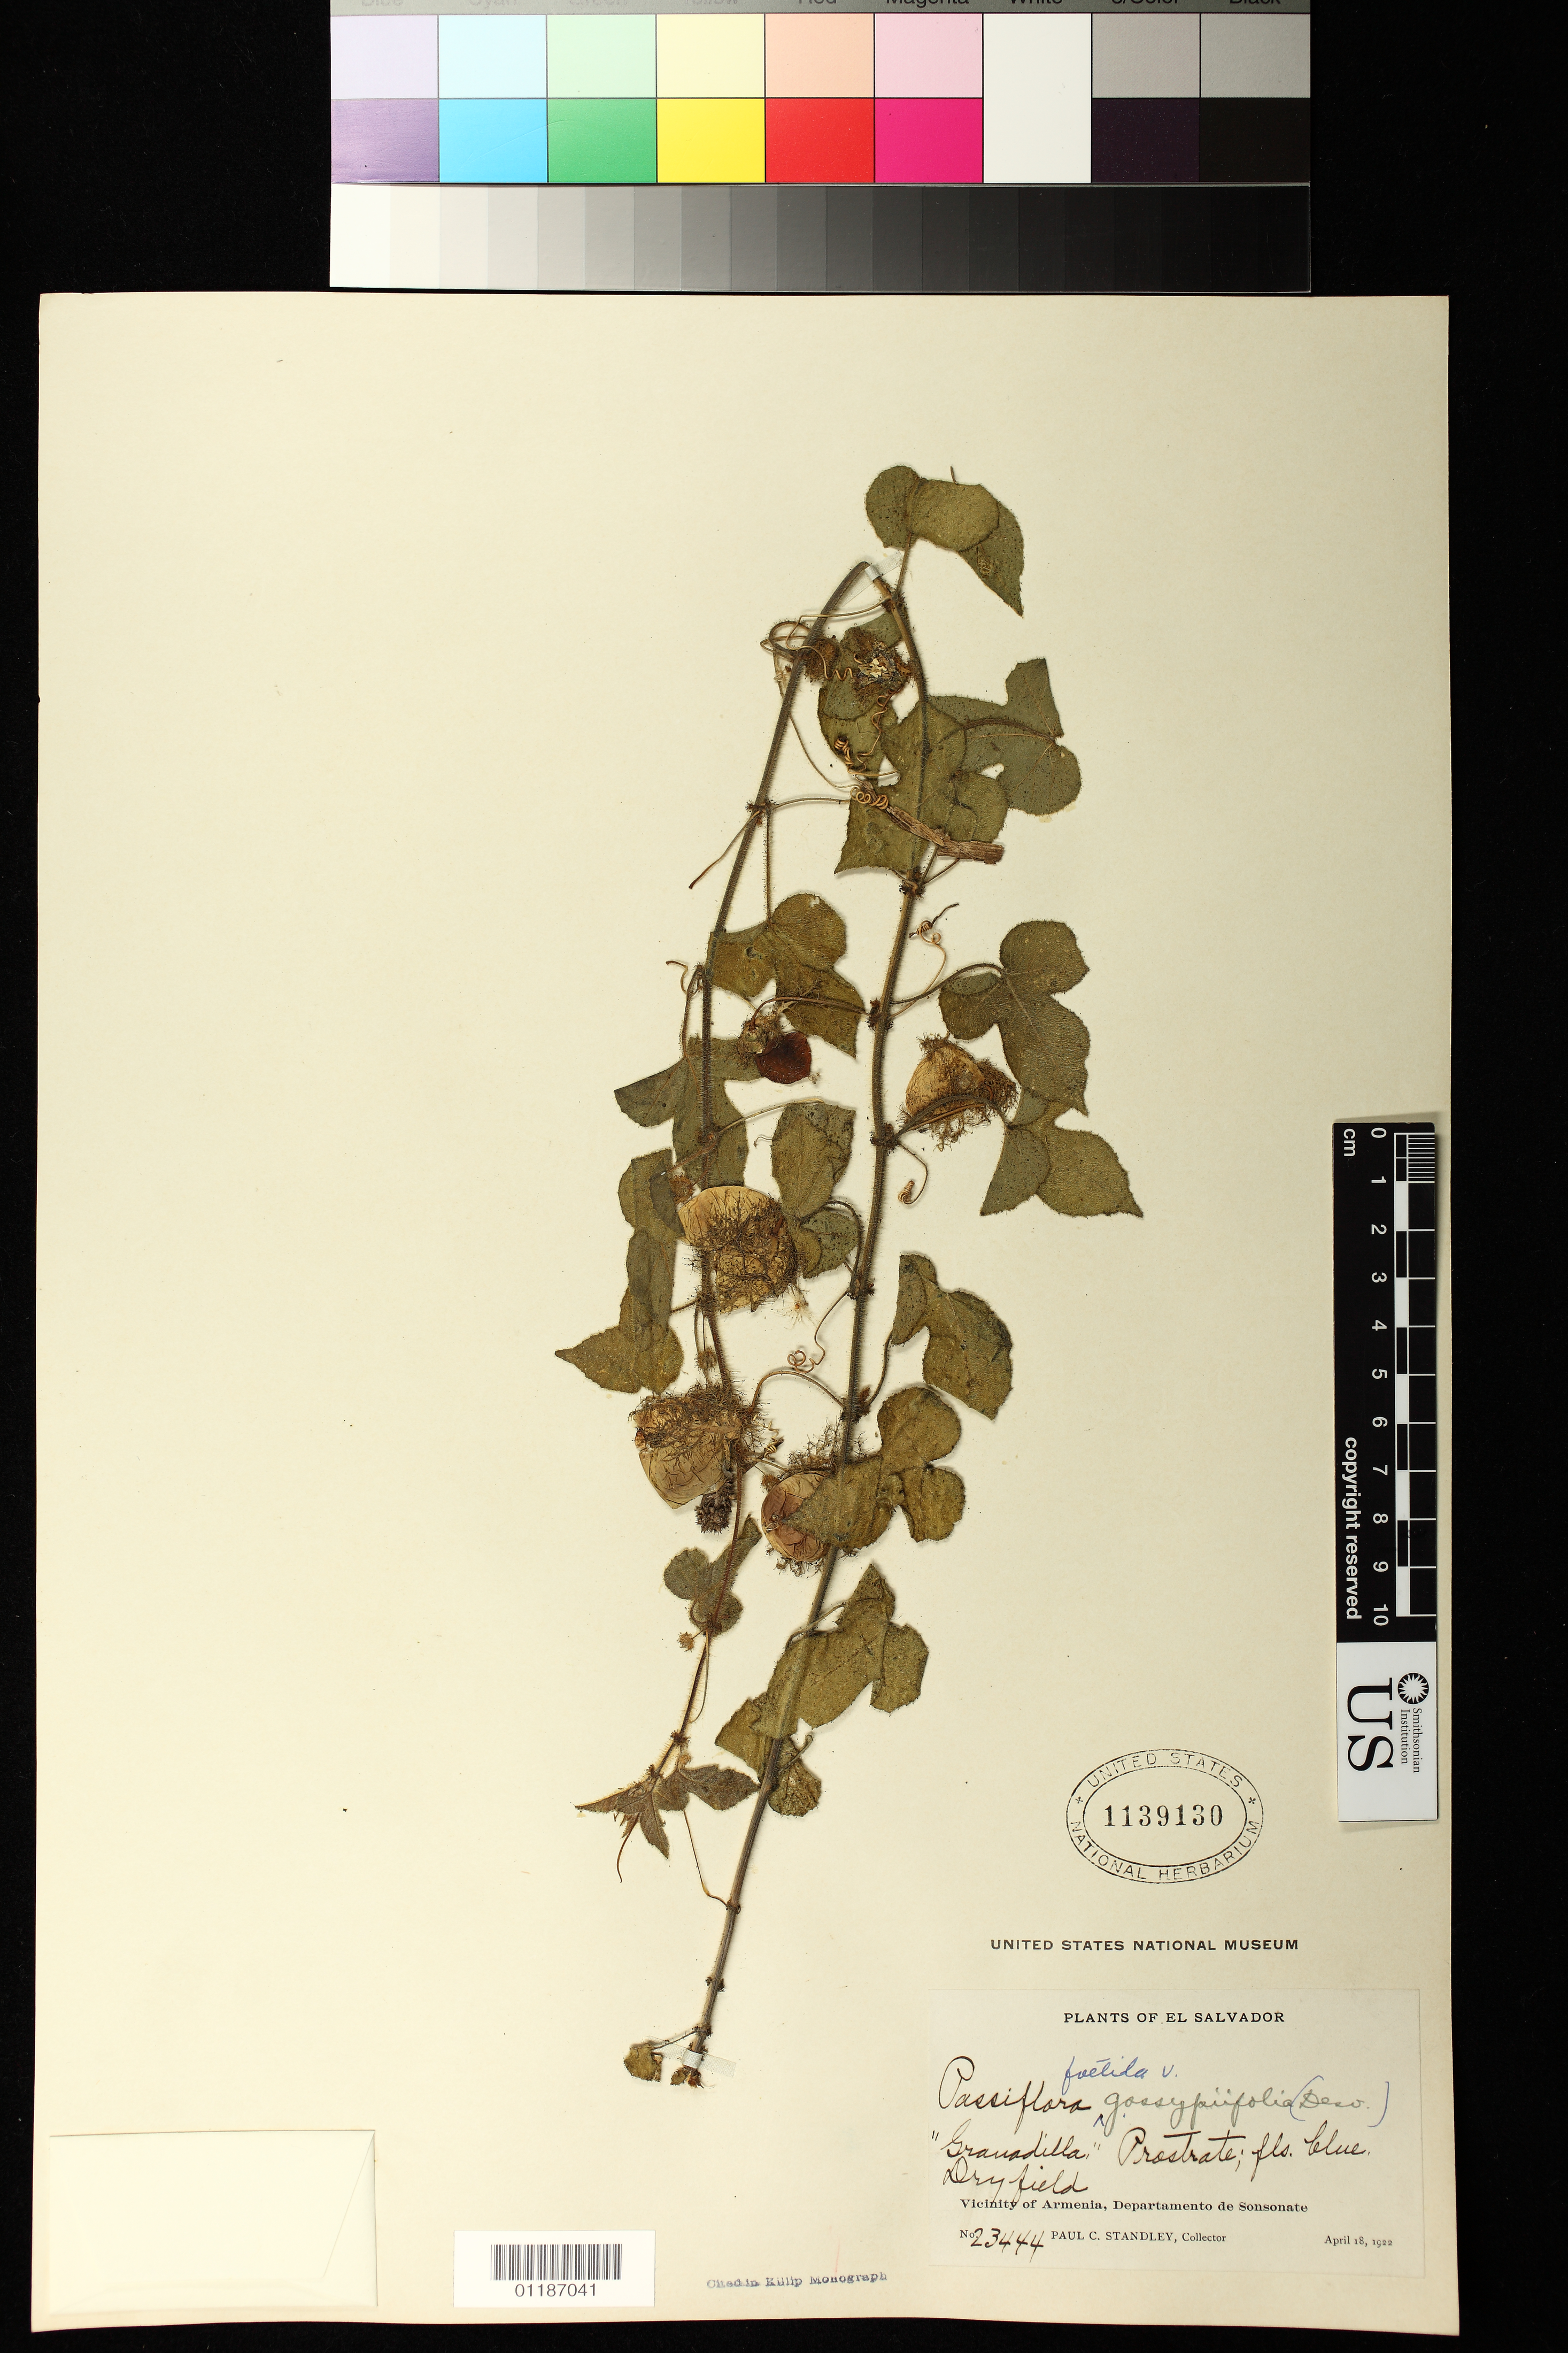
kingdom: Plantae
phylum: Tracheophyta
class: Magnoliopsida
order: Malpighiales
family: Passifloraceae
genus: Passiflora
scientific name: Passiflora foetida var. gossypiifolia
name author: (Desv.) Mast.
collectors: P. C. Standley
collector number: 23444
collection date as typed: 18 Apr 1922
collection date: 1922-04-18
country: El Salvador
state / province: Sonsonate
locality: Vicinity of armenia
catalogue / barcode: US 1139130